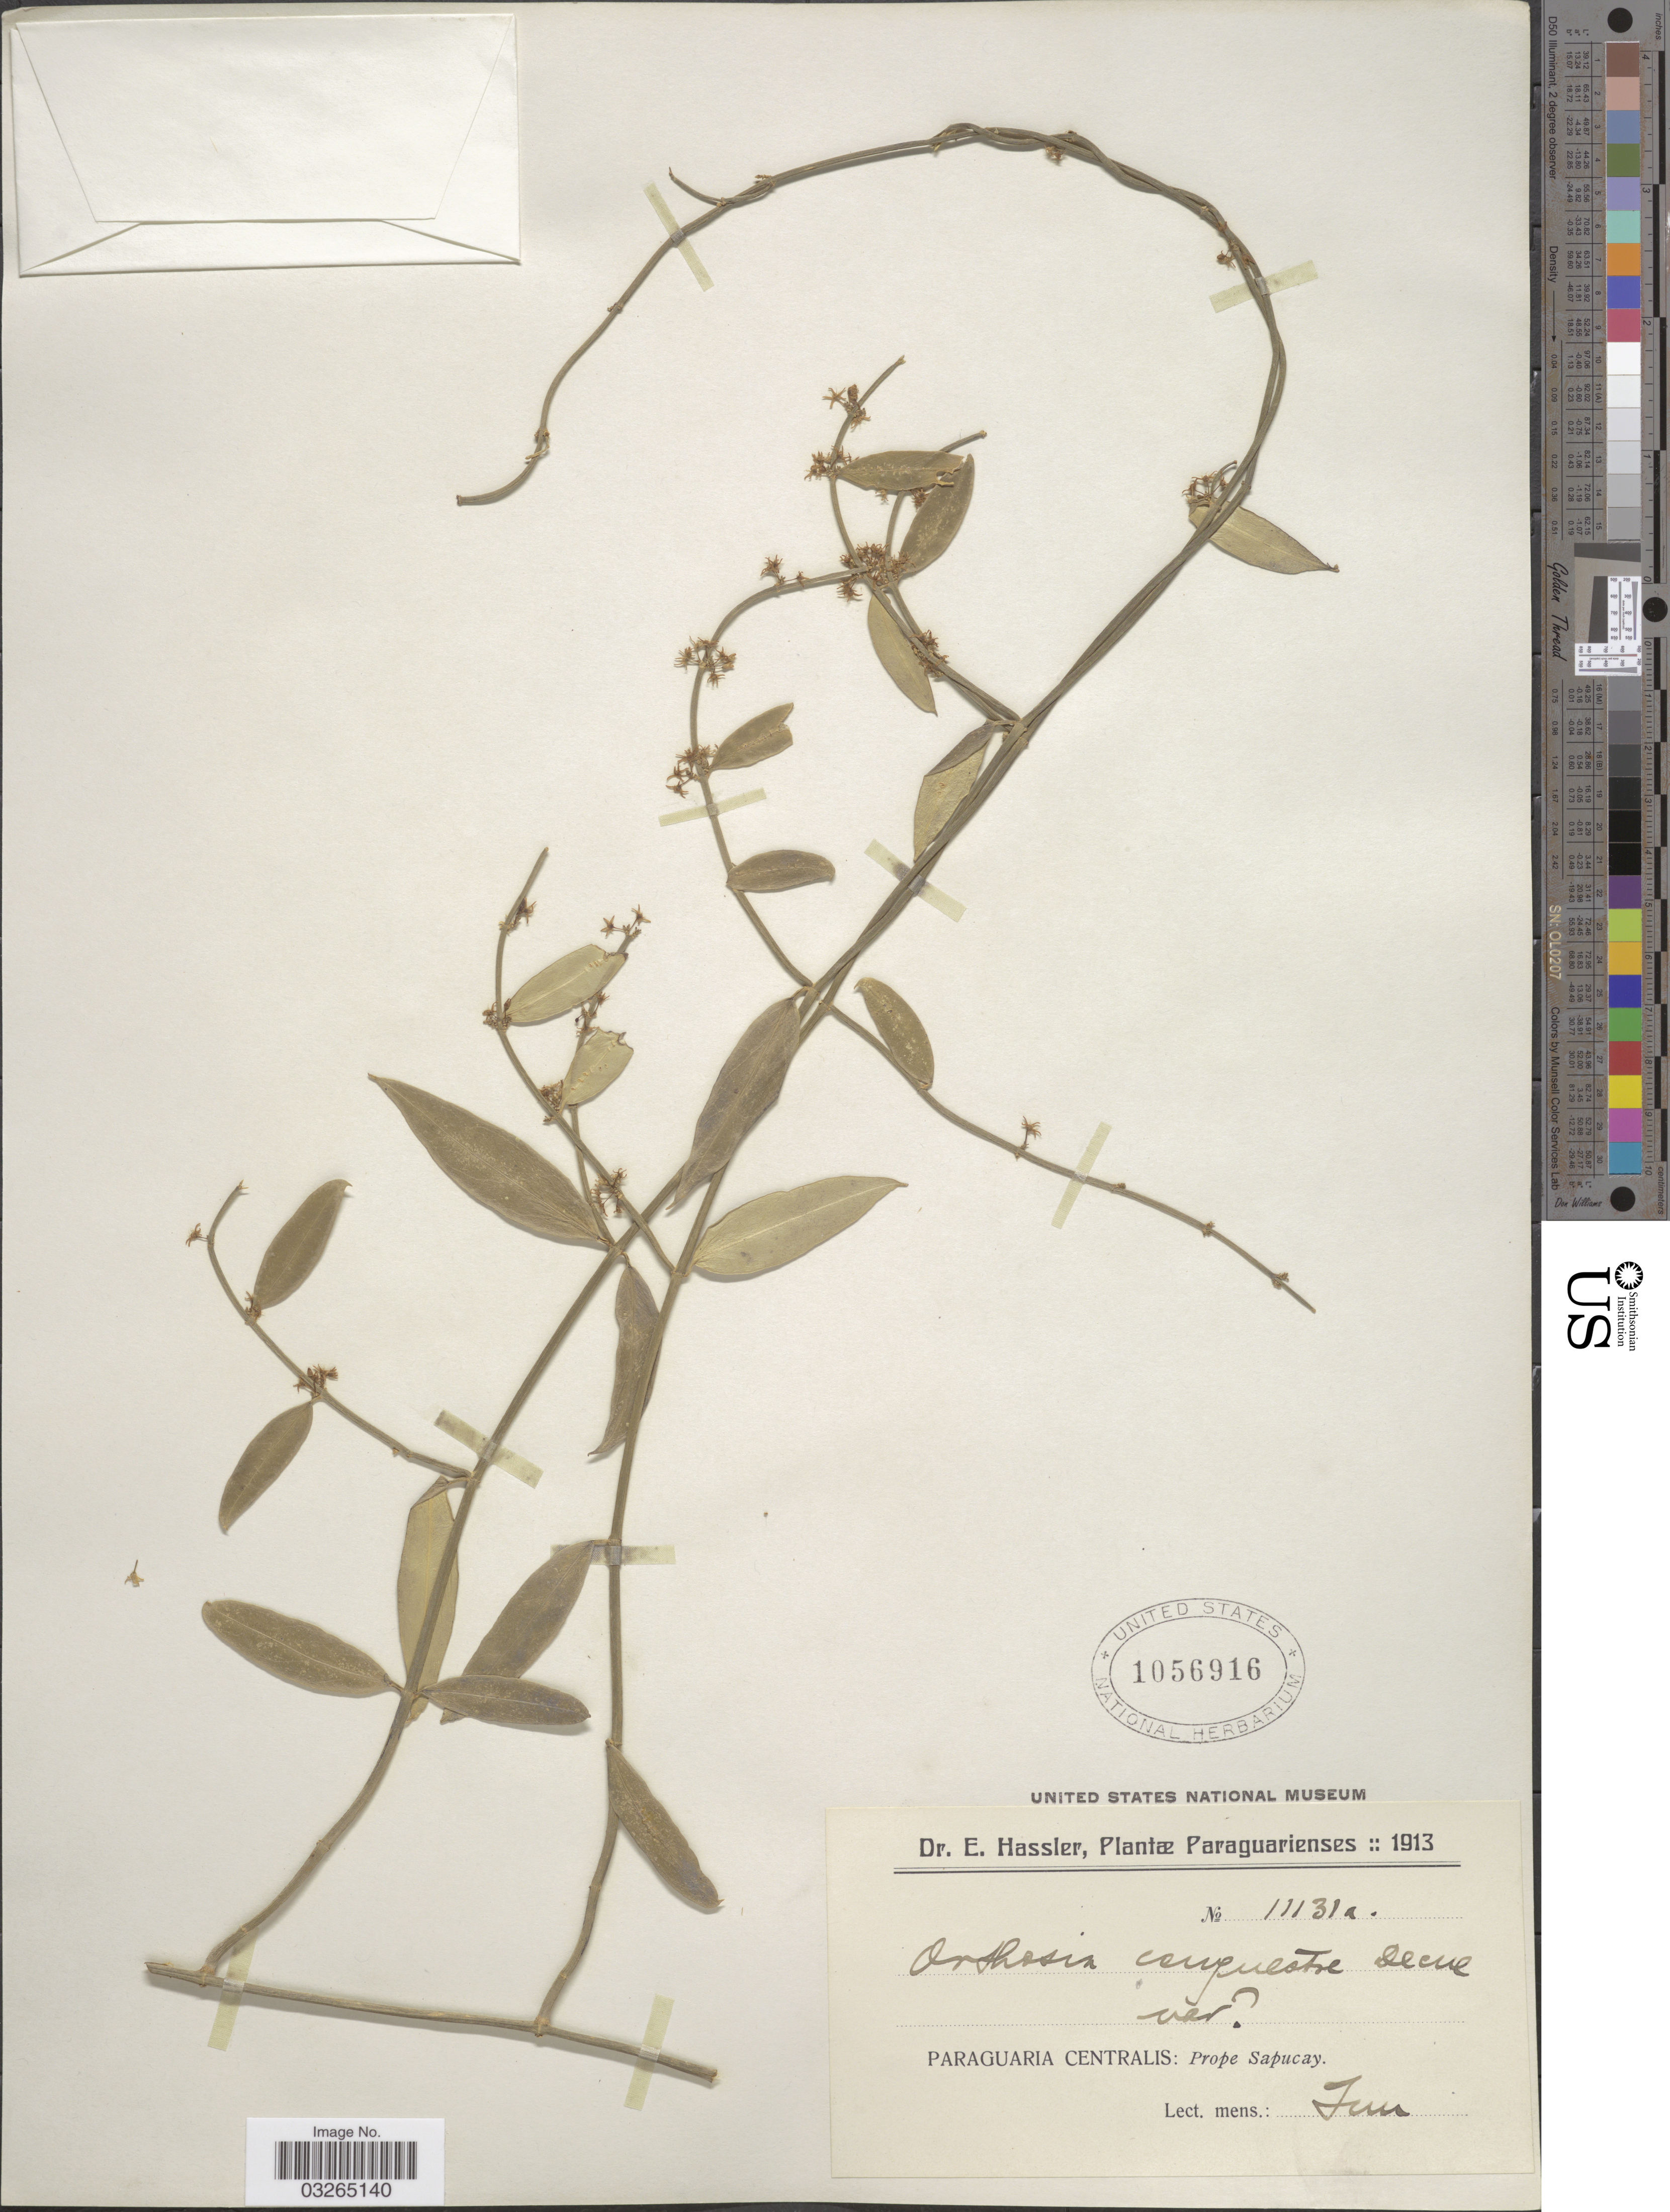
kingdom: Plantae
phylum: Tracheophyta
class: Magnoliopsida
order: Gentianales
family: Apocynaceae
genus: Orthosia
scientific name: Orthosia congesta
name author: (Vell.) Decne.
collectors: E. Hassler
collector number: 11131a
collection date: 1913-06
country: Paraguay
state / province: Paraguari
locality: Paraguaria Centralis: Prope Sapucay.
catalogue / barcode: US 1056916